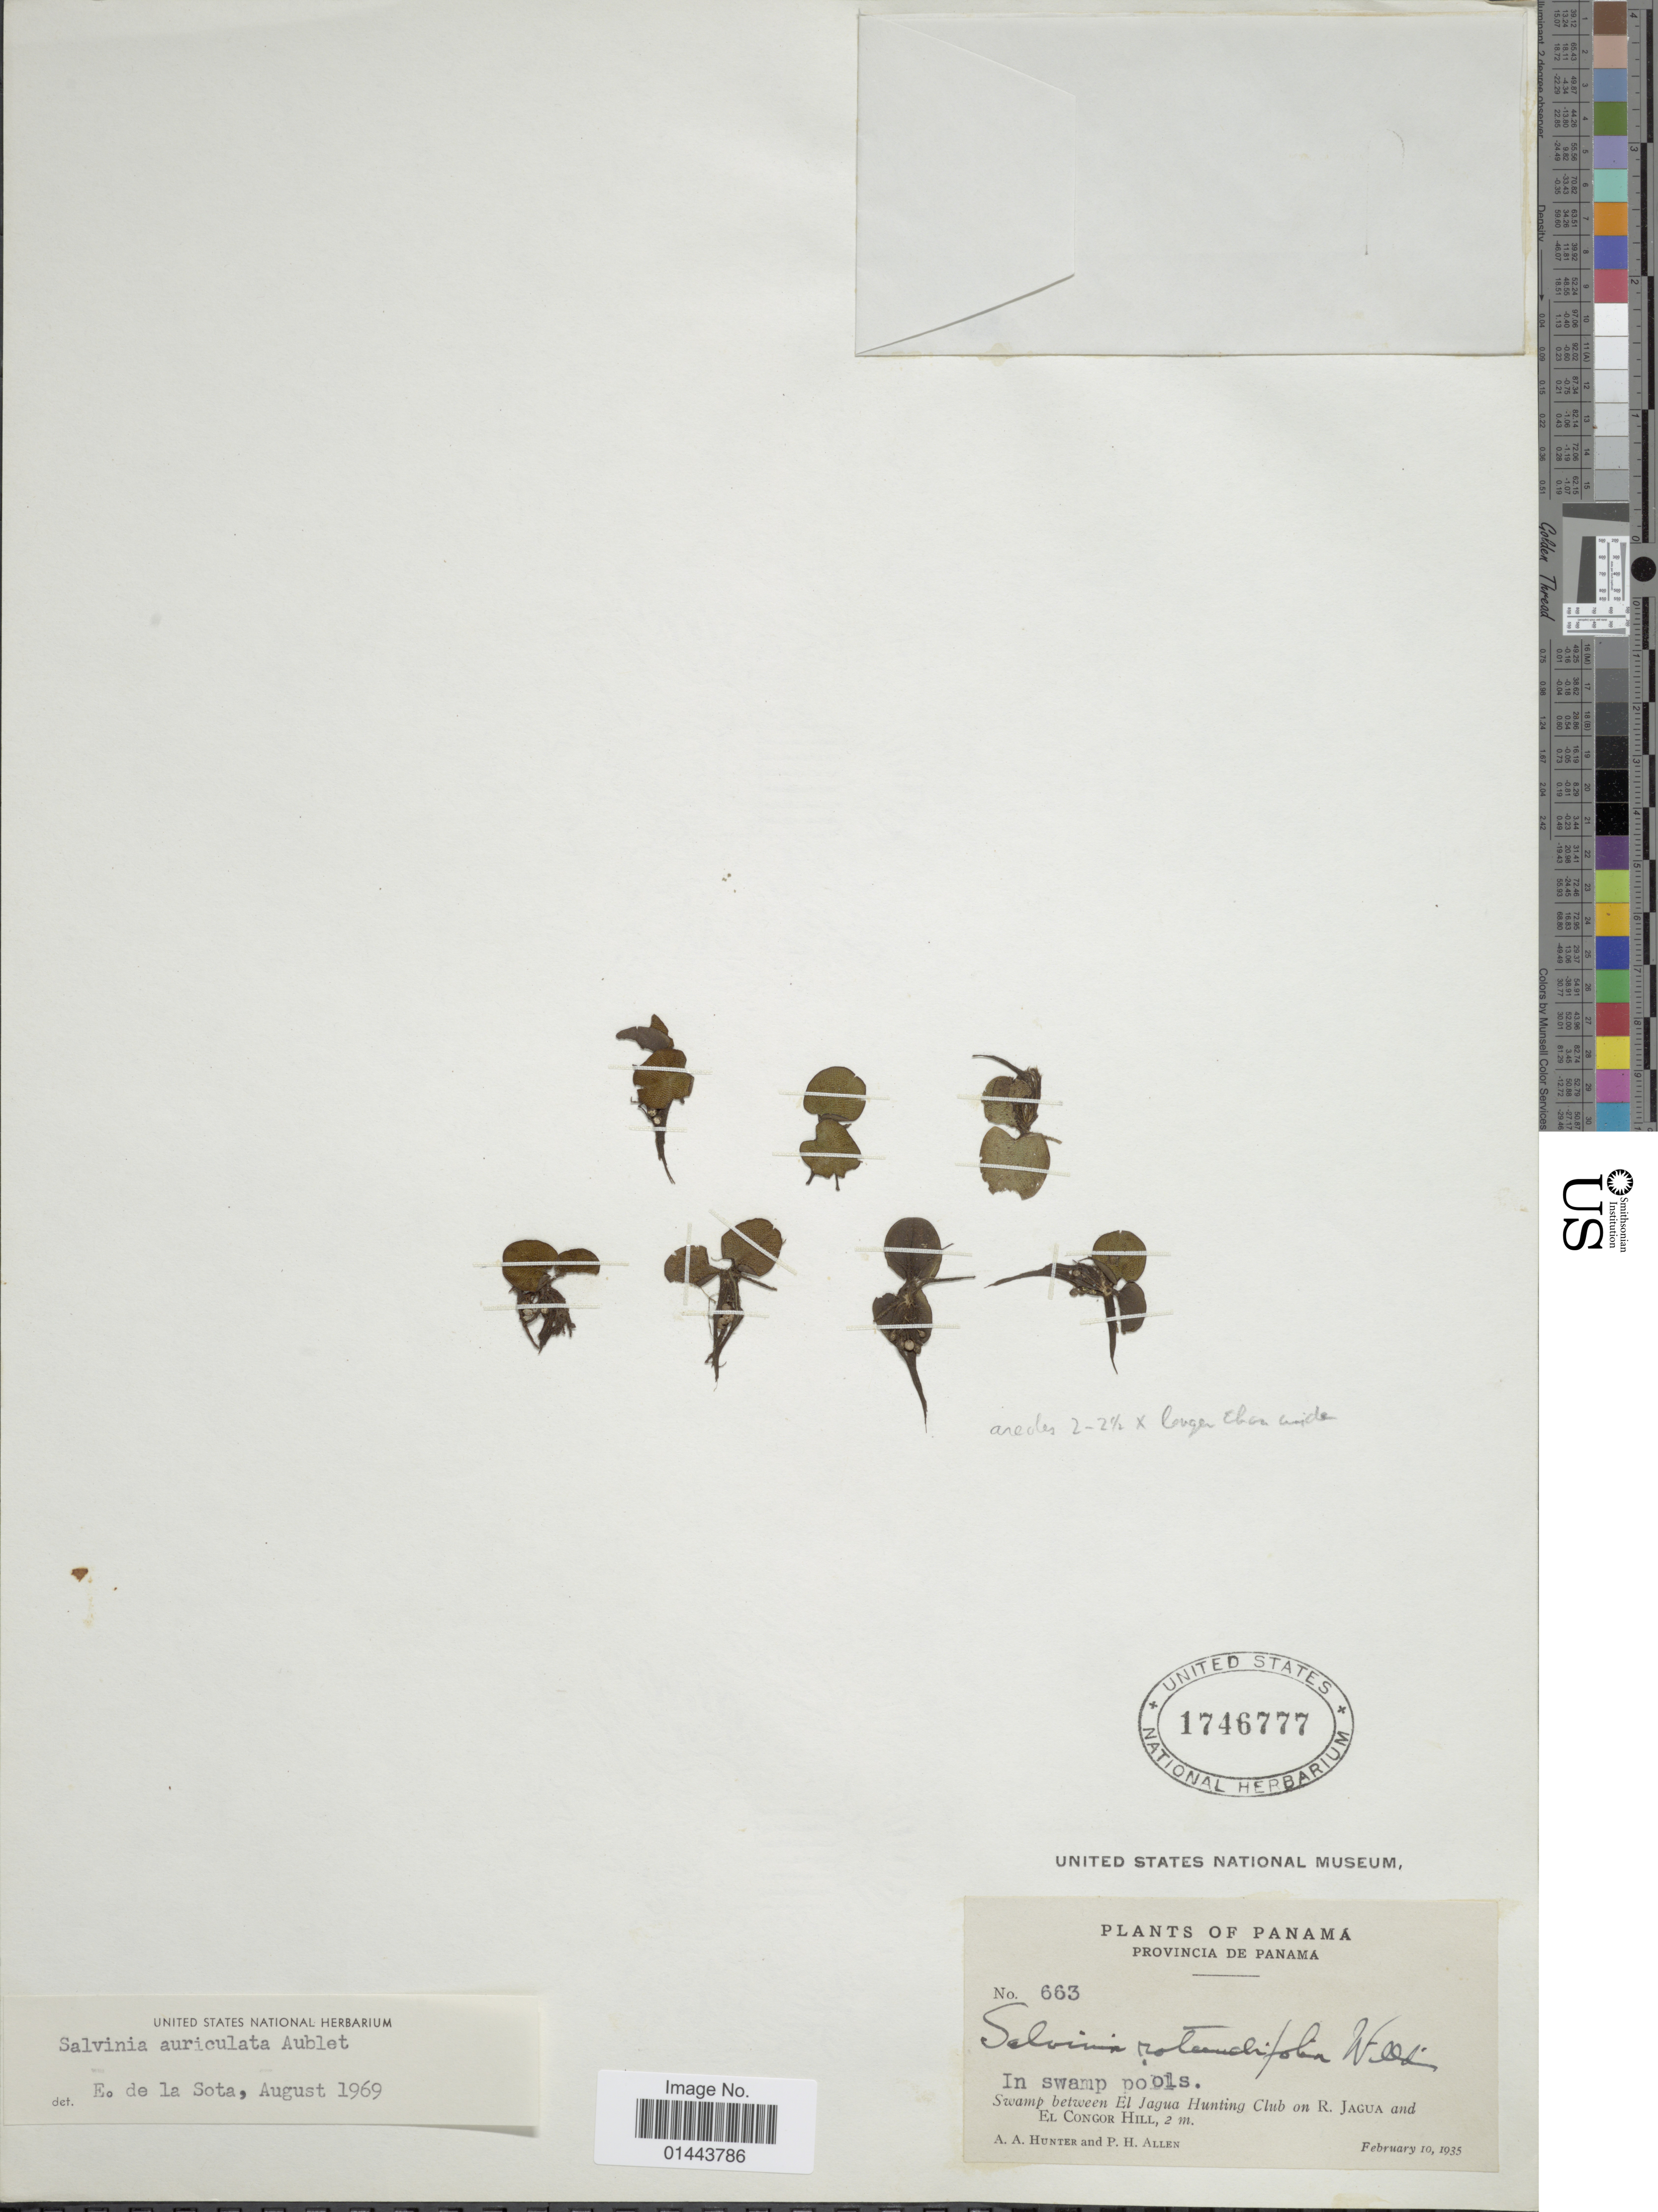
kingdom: Plantae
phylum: Tracheophyta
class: Polypodiopsida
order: Salviniales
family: Salviniaceae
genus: Salvinia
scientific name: Salvinia radula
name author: Baker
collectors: A. Hunter & P. H. Allen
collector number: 663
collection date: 1935-02-10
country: Panama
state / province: Panamá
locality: In swamp pools, swamp between El Jagua Hunting Club on R. Jagua and El Congor Hill, 2 m.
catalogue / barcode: US 1746777